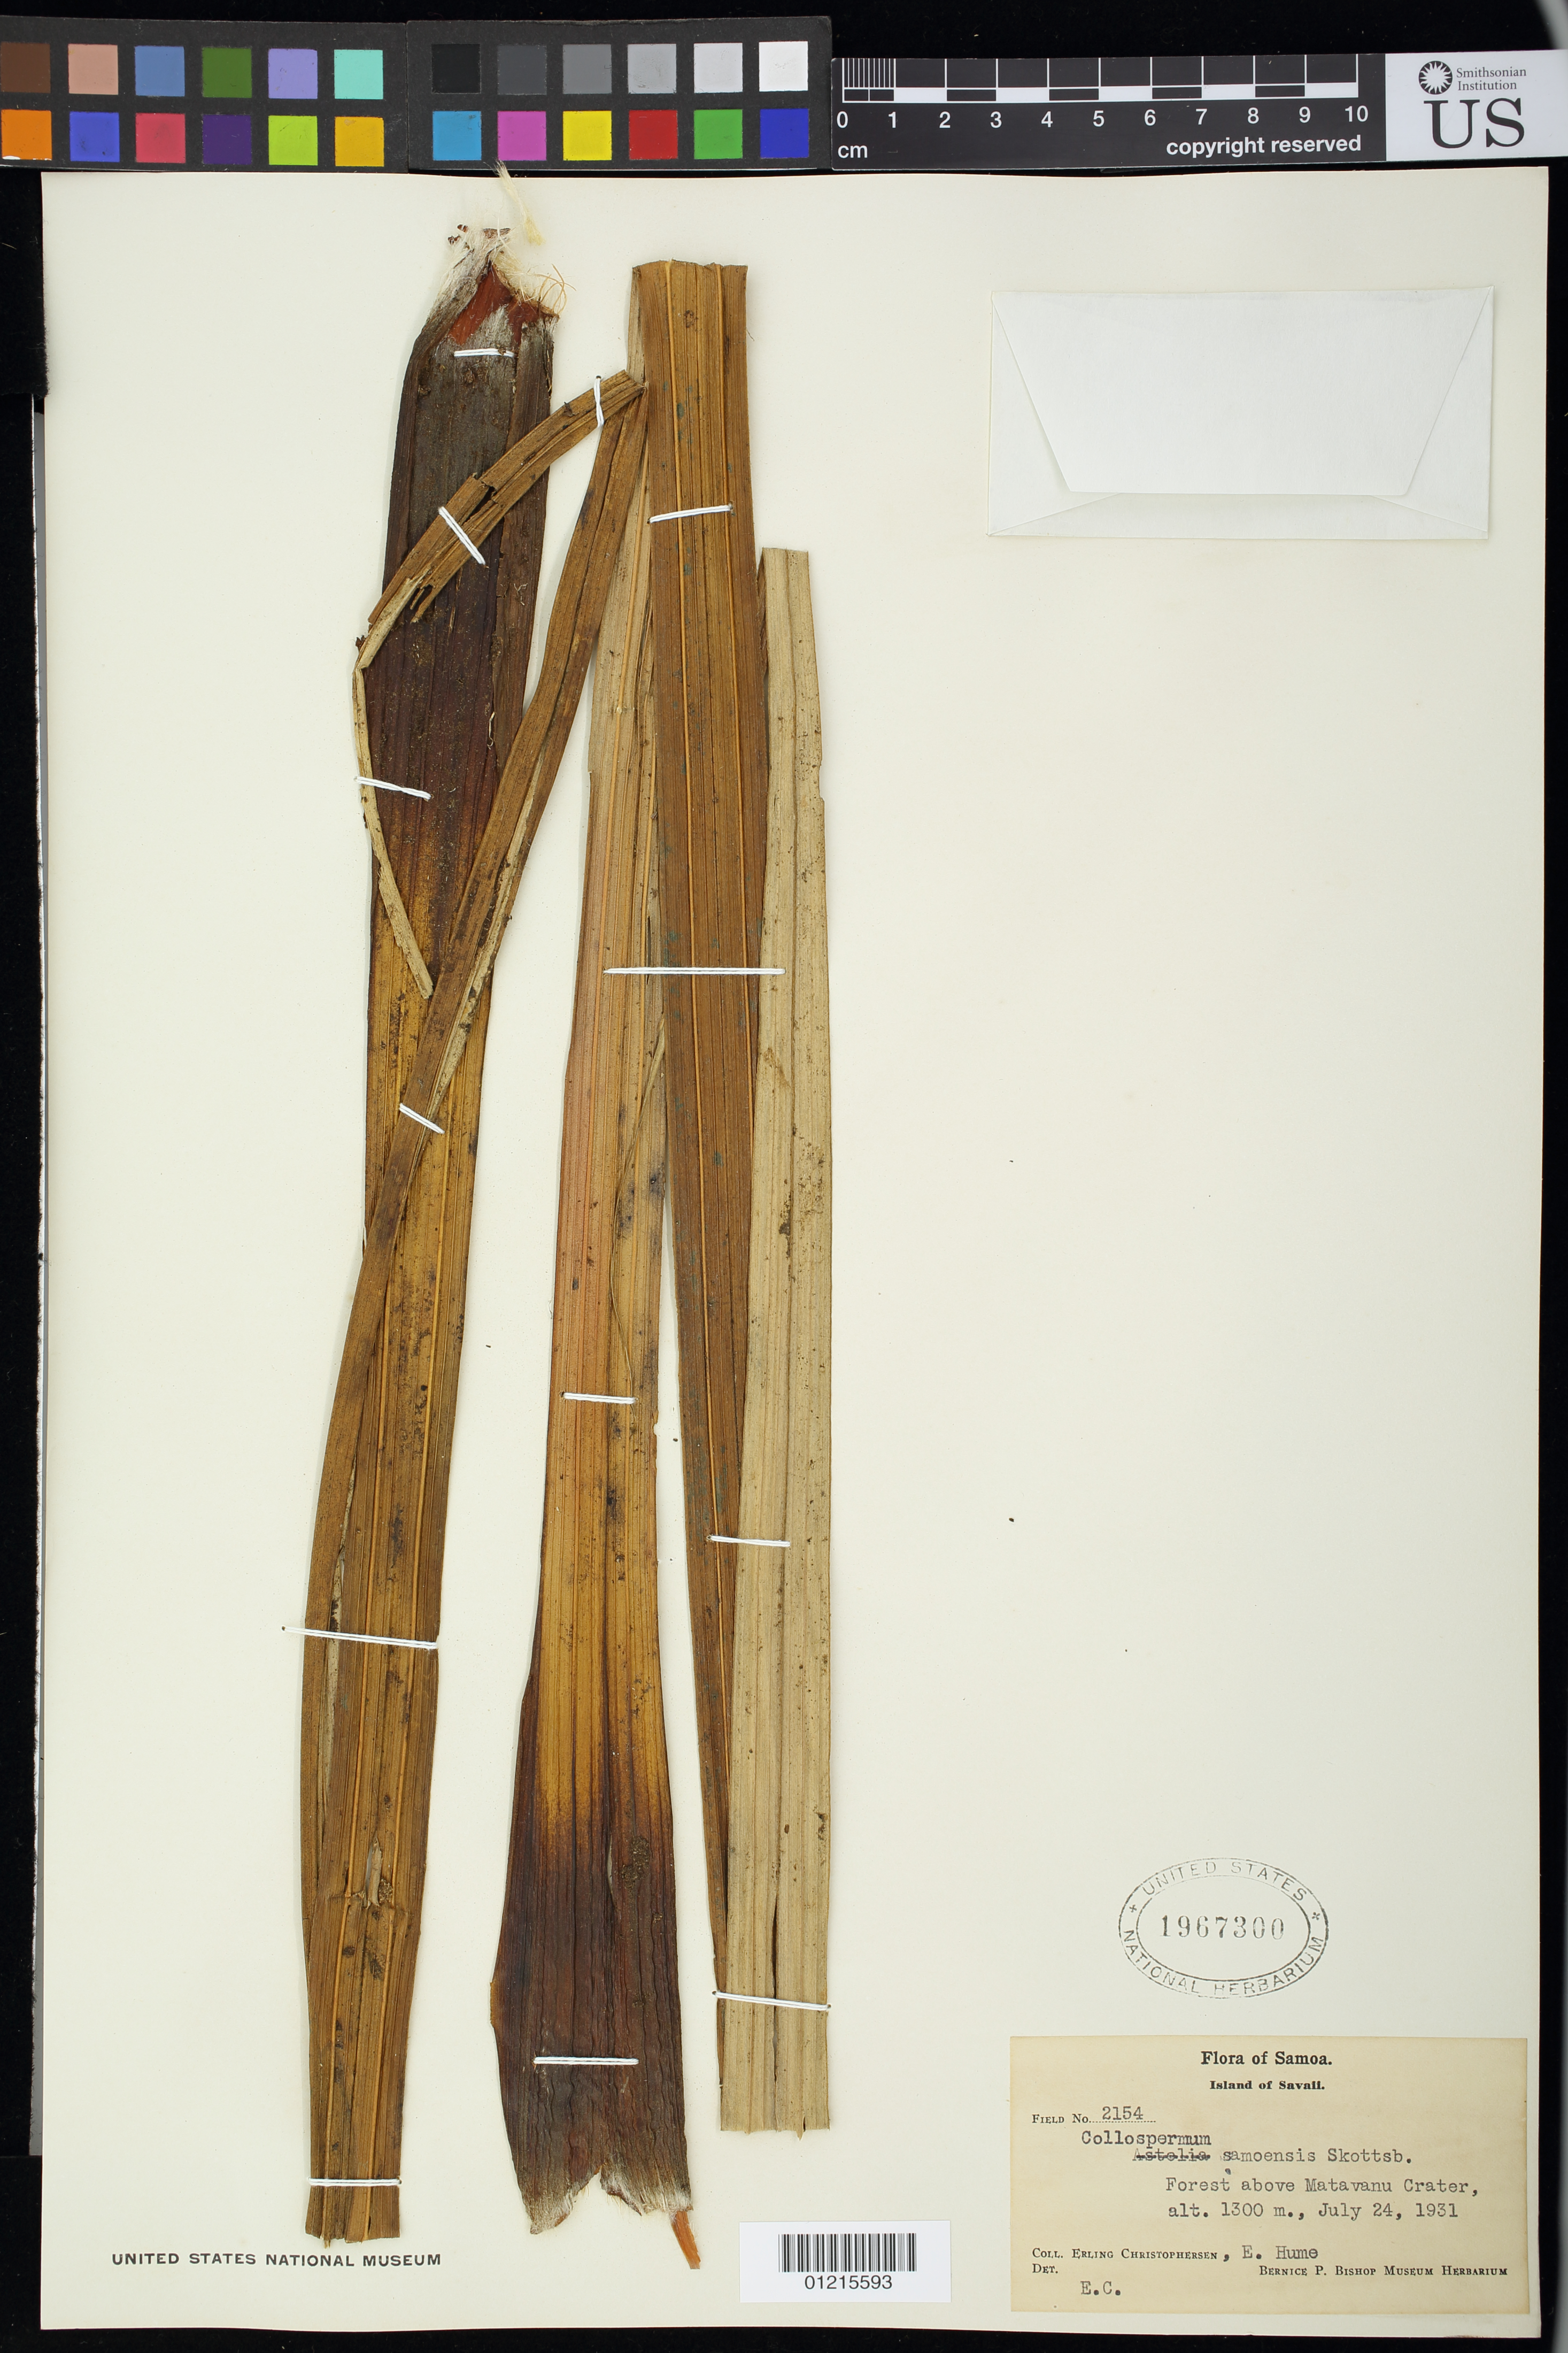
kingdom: Plantae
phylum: Tracheophyta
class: Liliopsida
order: Asparagales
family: Asteliaceae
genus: Astelia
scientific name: Astelia samoense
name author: (Skottsb.) Birch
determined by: Strong, Mark T., (BOT), Smithsonian Institution - National Museum of Natural History (UNITED STATES)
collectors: E. Christophersen & E. Hume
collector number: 2154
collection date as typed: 24 Jul 1931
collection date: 1931-07-24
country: Samoa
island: Savai'i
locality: Forest above Matavanu Crater. [Western Samoa]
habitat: Forest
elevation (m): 1300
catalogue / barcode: US 1967300